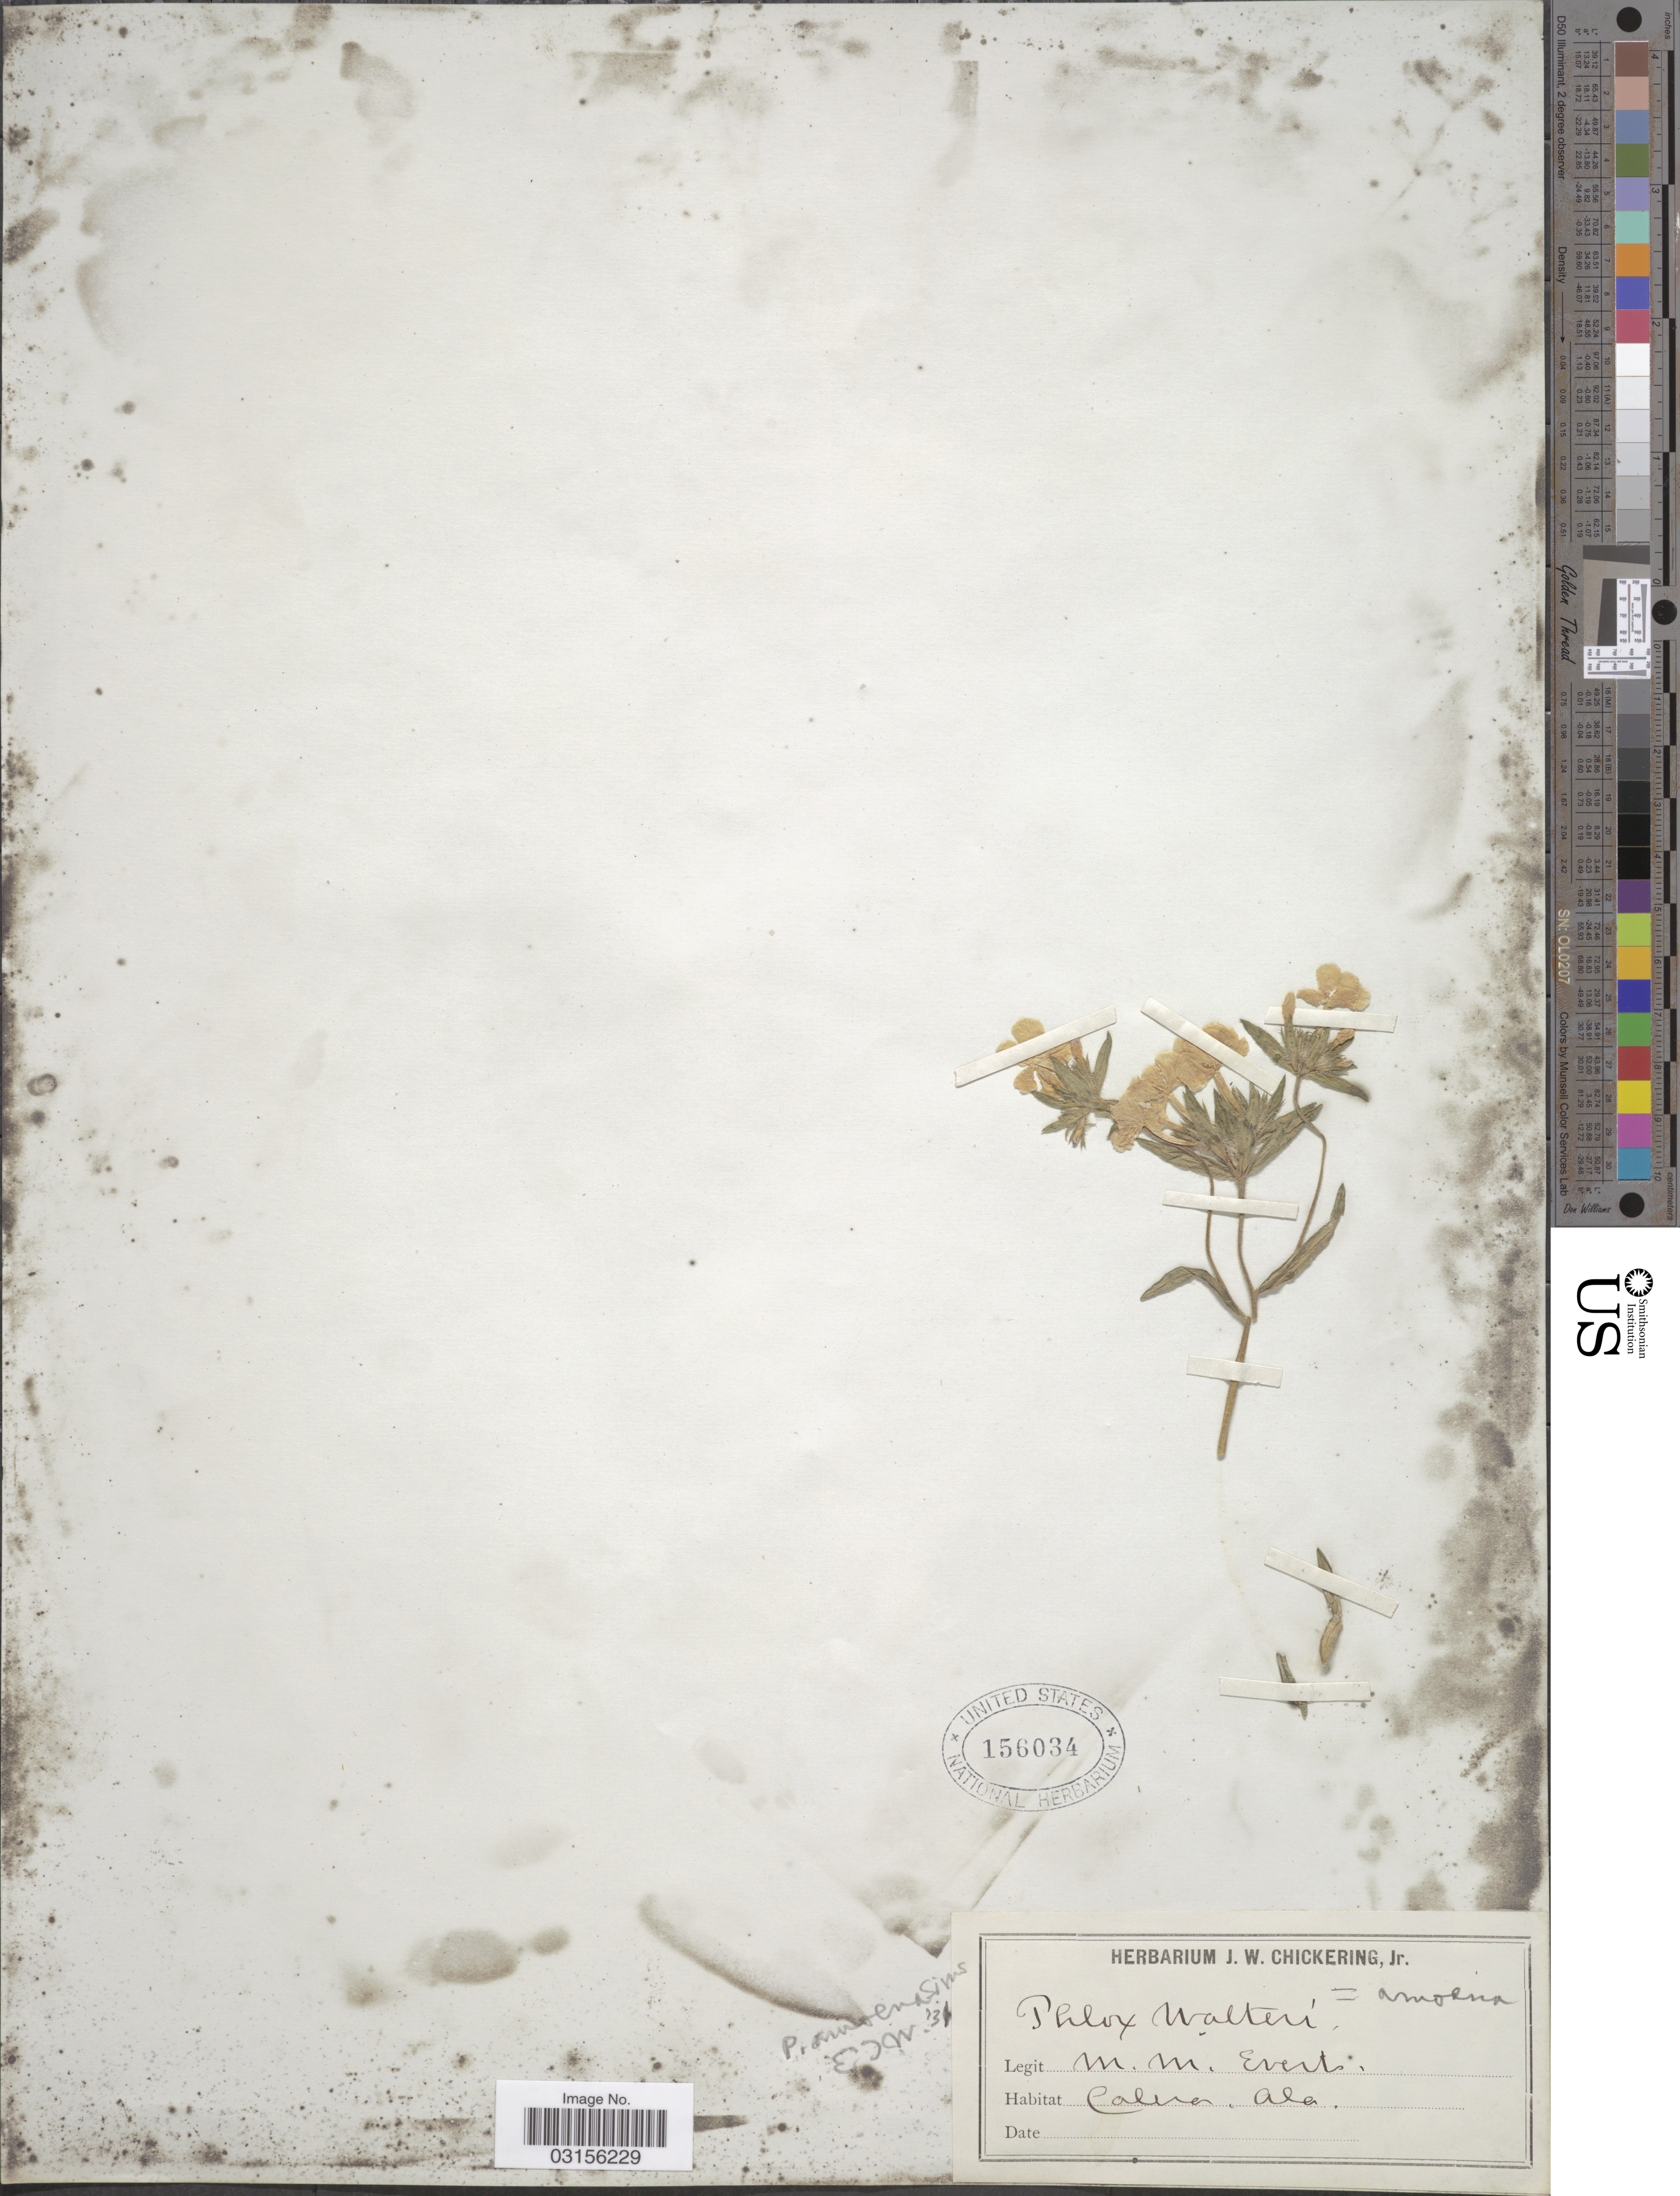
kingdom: Plantae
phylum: Tracheophyta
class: Magnoliopsida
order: Ericales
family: Polemoniaceae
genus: Phlox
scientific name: Phlox amoena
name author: Sims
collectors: M. Everts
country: United States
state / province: Alabama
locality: Calera.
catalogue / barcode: US 156034